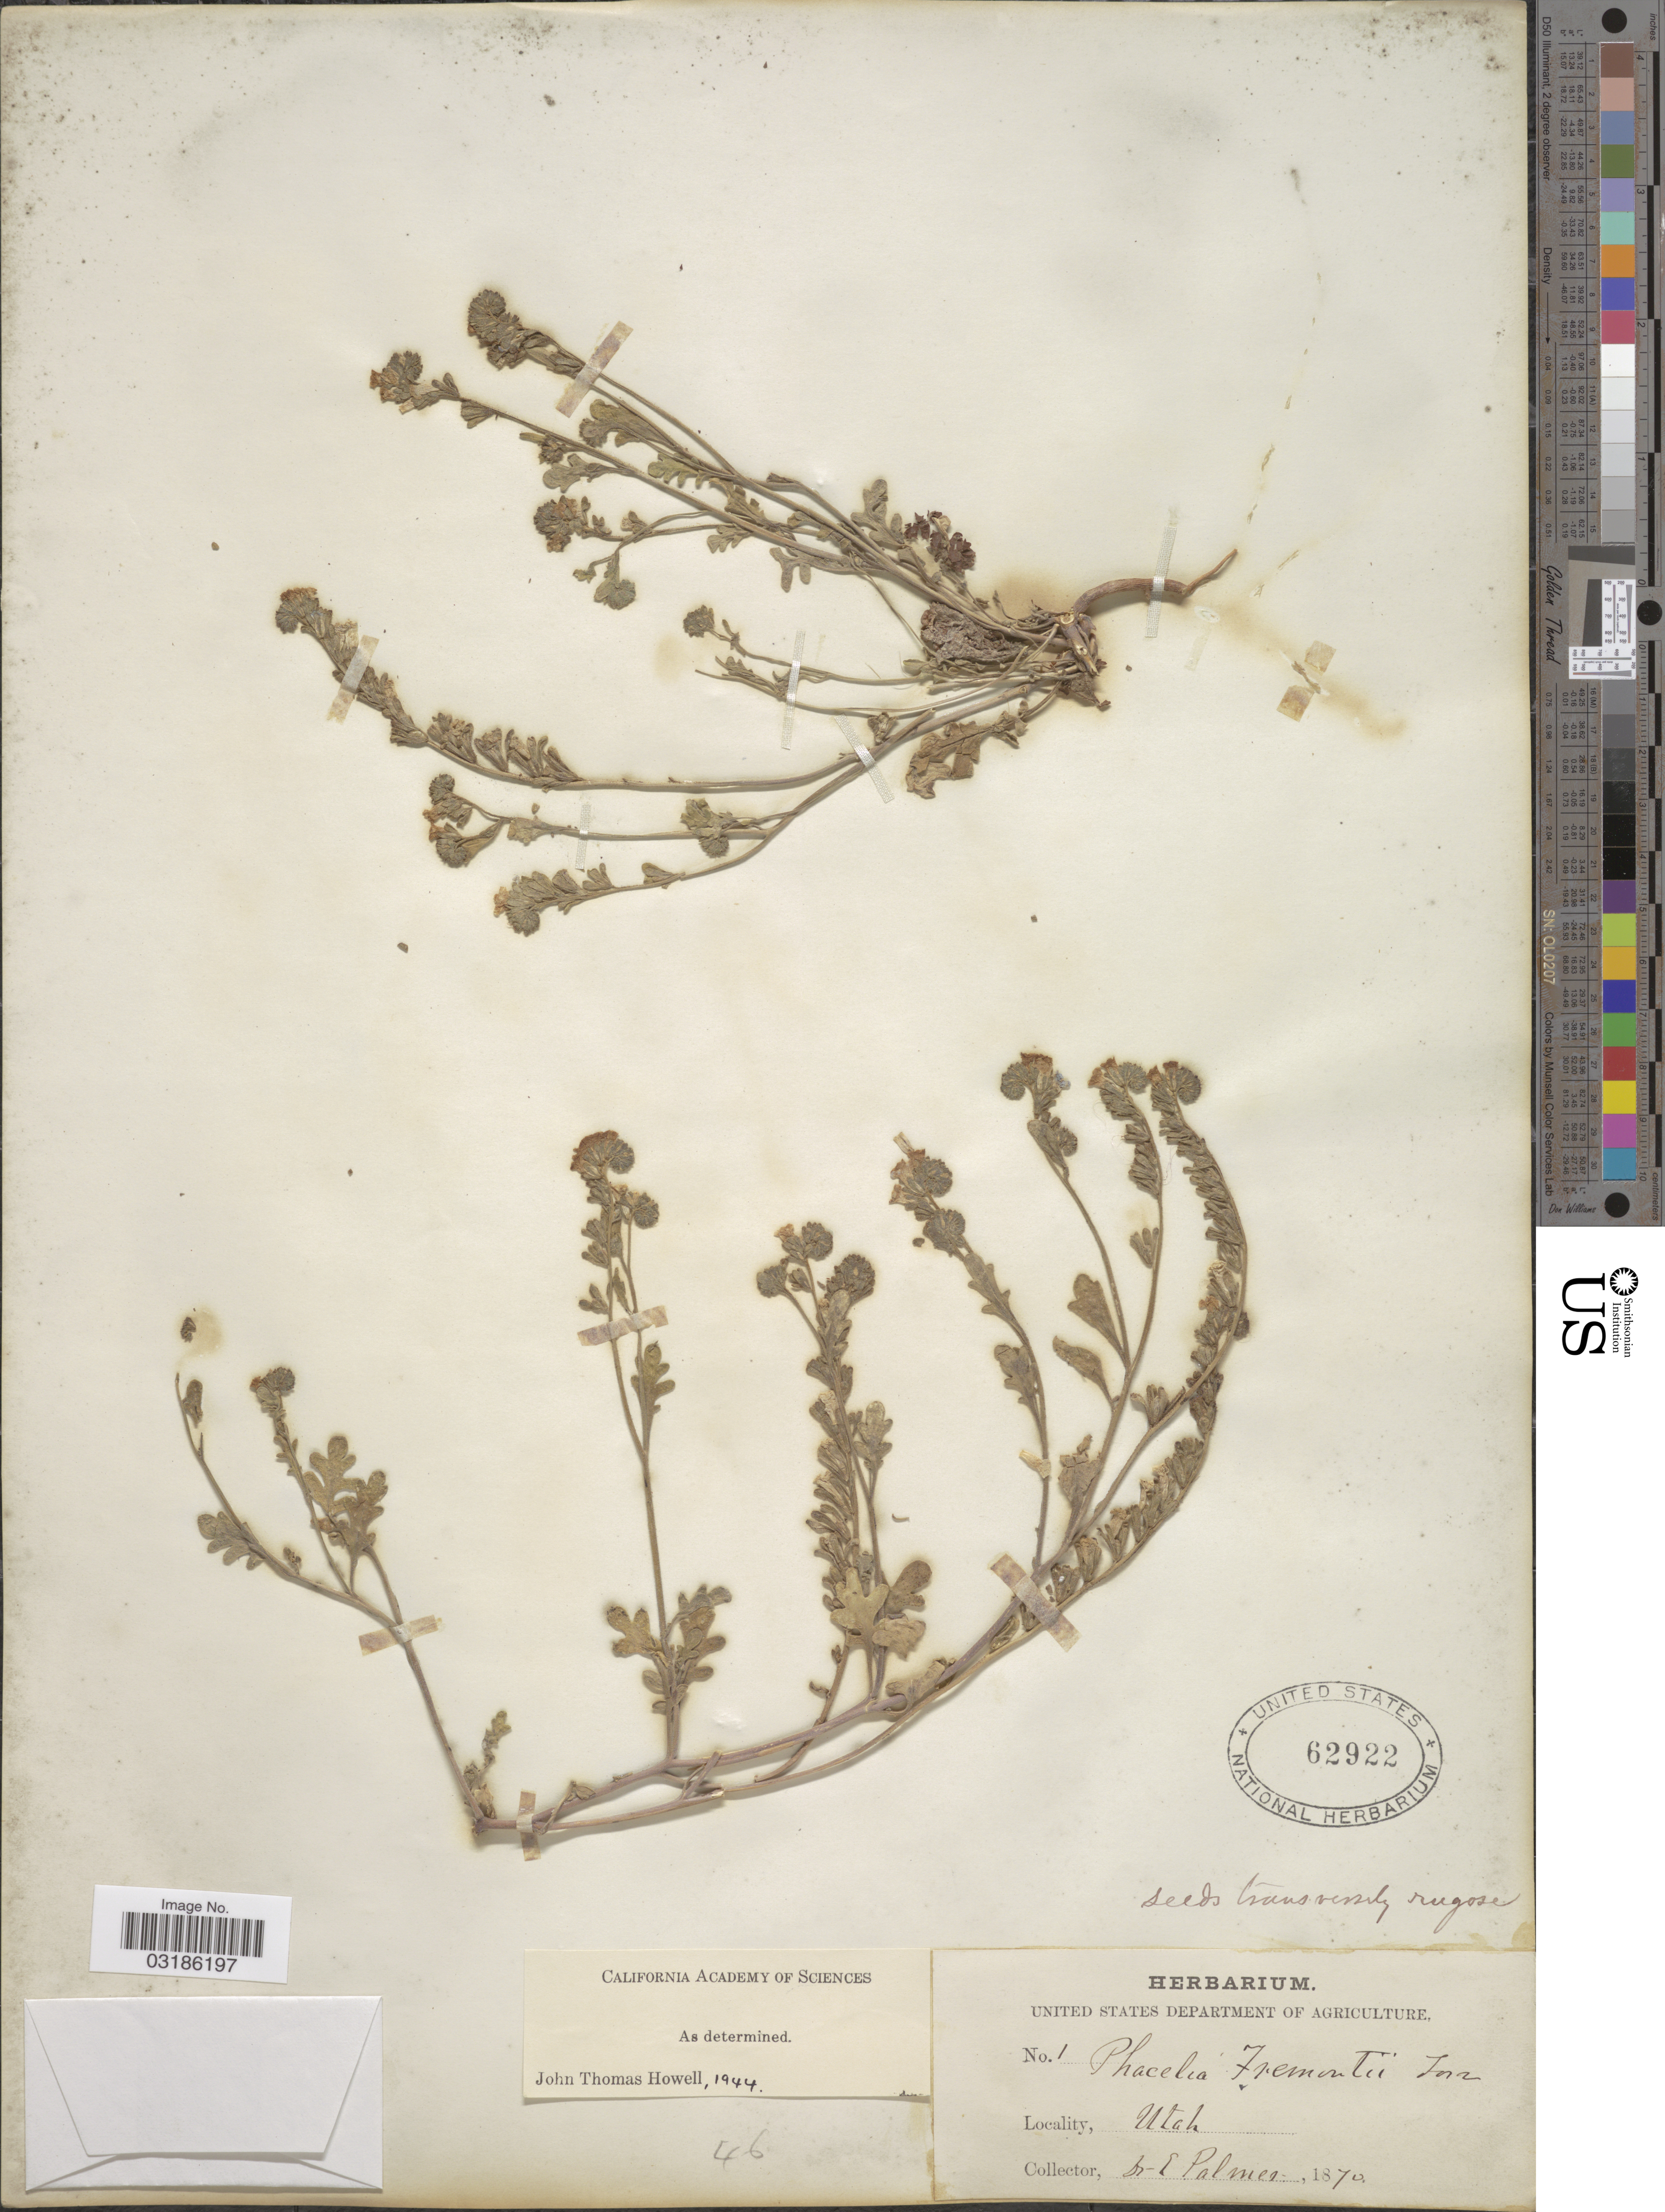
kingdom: Plantae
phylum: Tracheophyta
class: Magnoliopsida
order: Boraginales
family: Hydrophyllaceae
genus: Phacelia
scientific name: Phacelia fremontii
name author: Torr.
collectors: E. Palmer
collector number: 1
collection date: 1870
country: United States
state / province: Utah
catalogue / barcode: US 62922